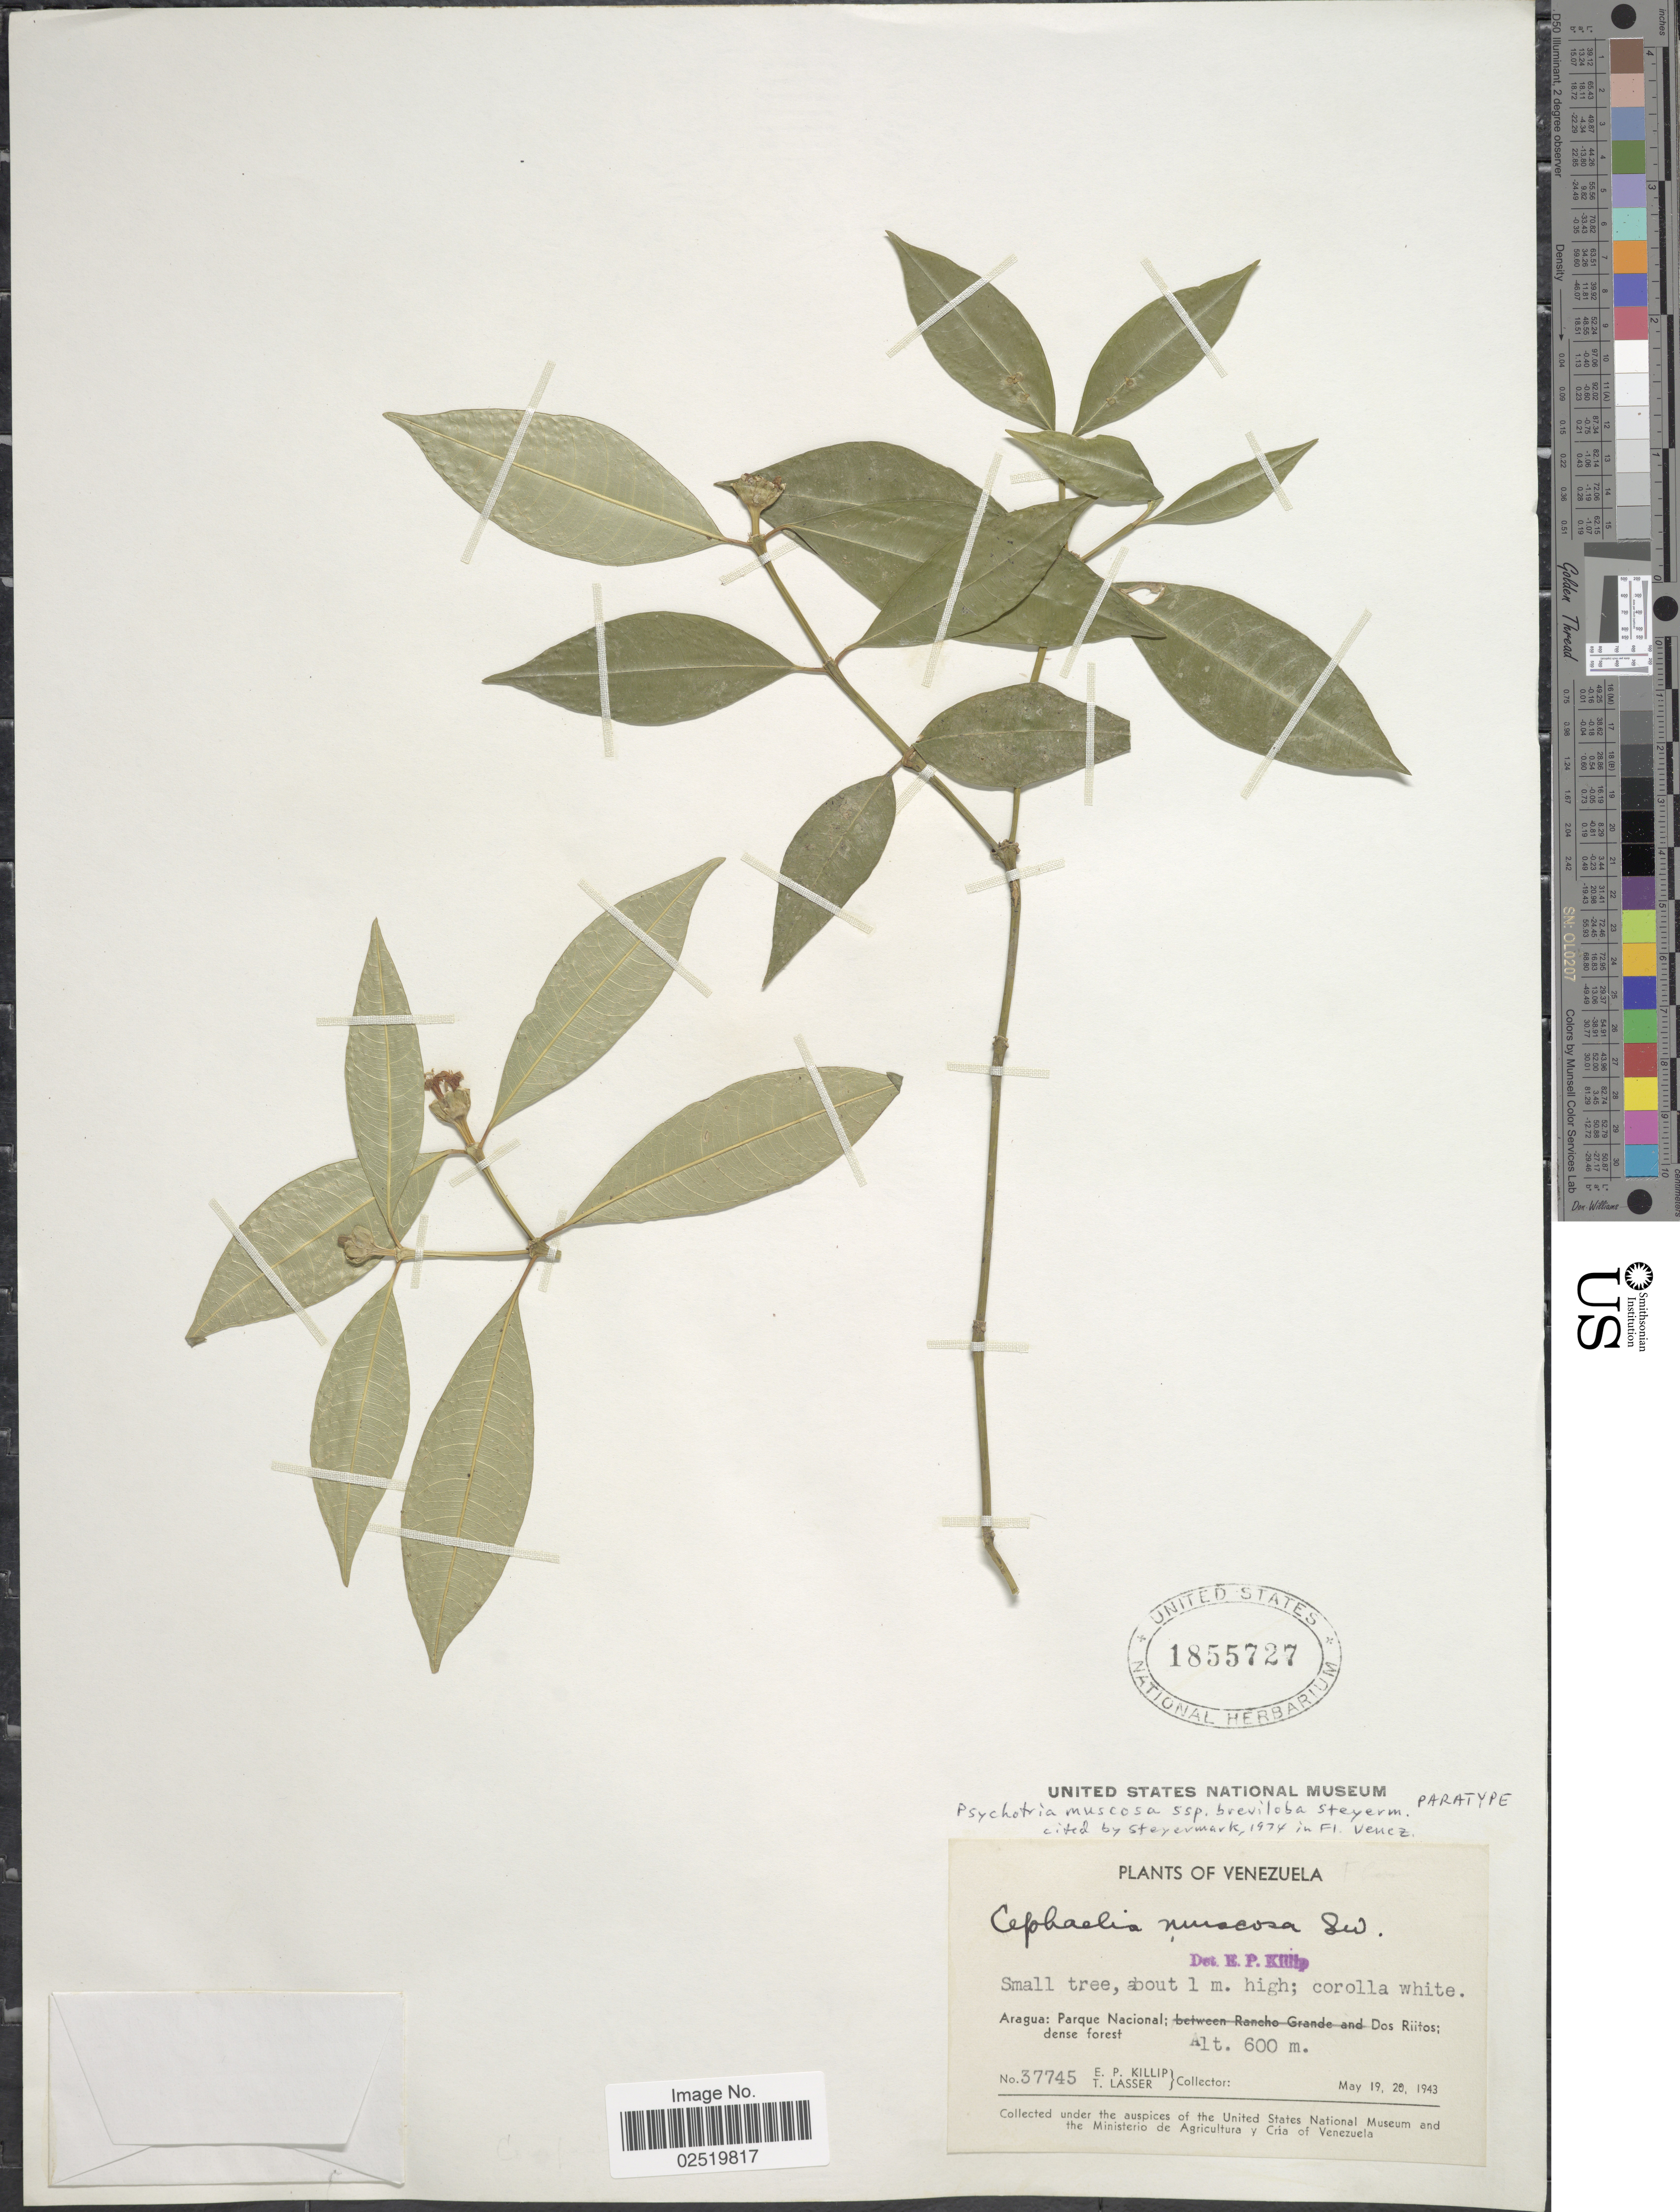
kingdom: Plantae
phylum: Tracheophyta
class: Magnoliopsida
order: Gentianales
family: Rubiaceae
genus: Psychotria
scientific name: Psychotria muscosa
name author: (Jacq.) Steyerm.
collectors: E. P. Killip & T. Lasser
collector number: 37745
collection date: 1943-05-19/1943-05-20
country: Venezuela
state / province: Aragua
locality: Parque Nacional Dos Riitos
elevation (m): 600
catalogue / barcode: US 1855727